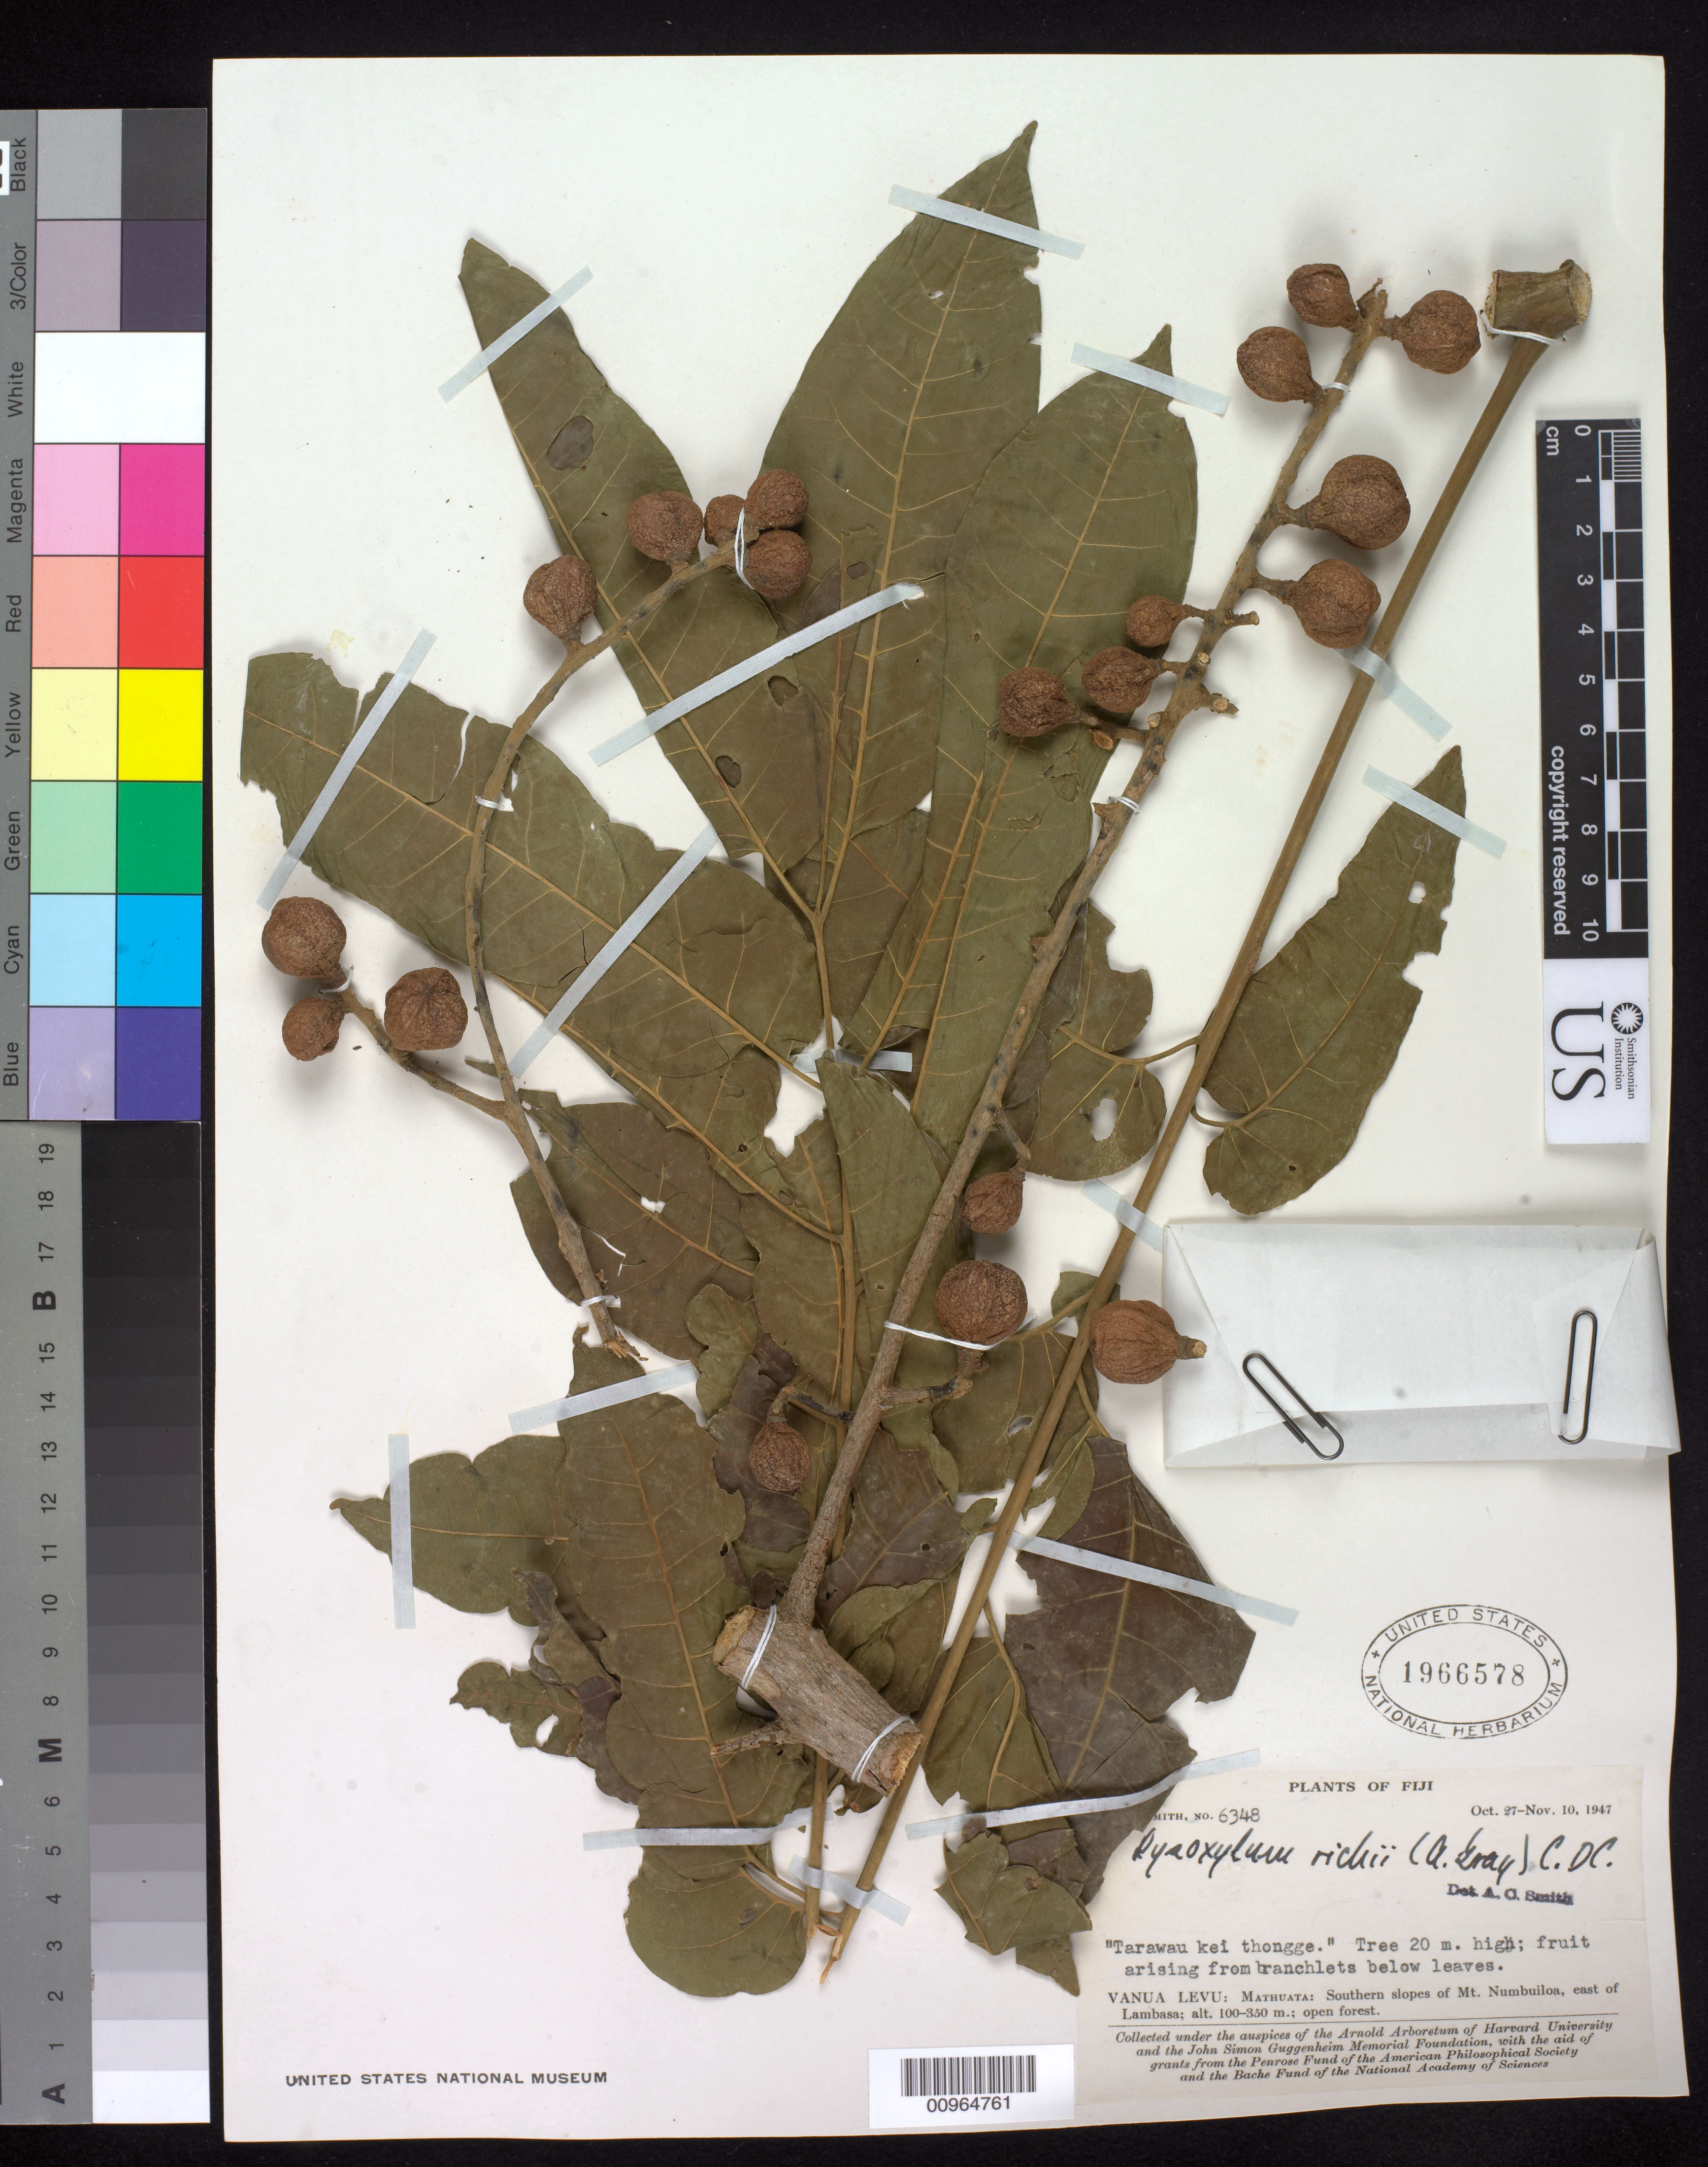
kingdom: Plantae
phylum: Tracheophyta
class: Magnoliopsida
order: Sapindales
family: Meliaceae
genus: Didymocheton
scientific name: Didymocheton alliaceus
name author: (G. Forst.) Mabb.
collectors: C. A. Smith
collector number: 6348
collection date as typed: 27 Oct 1947 to 10 Nov 1947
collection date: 1947-10-27/1947-11-10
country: Fiji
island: Macuata-i-wai [Mathuata-i-wai]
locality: Mathuata: southern slopes of Mt. Numbuiloa, east of Lambasa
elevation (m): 100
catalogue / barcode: US 1966578